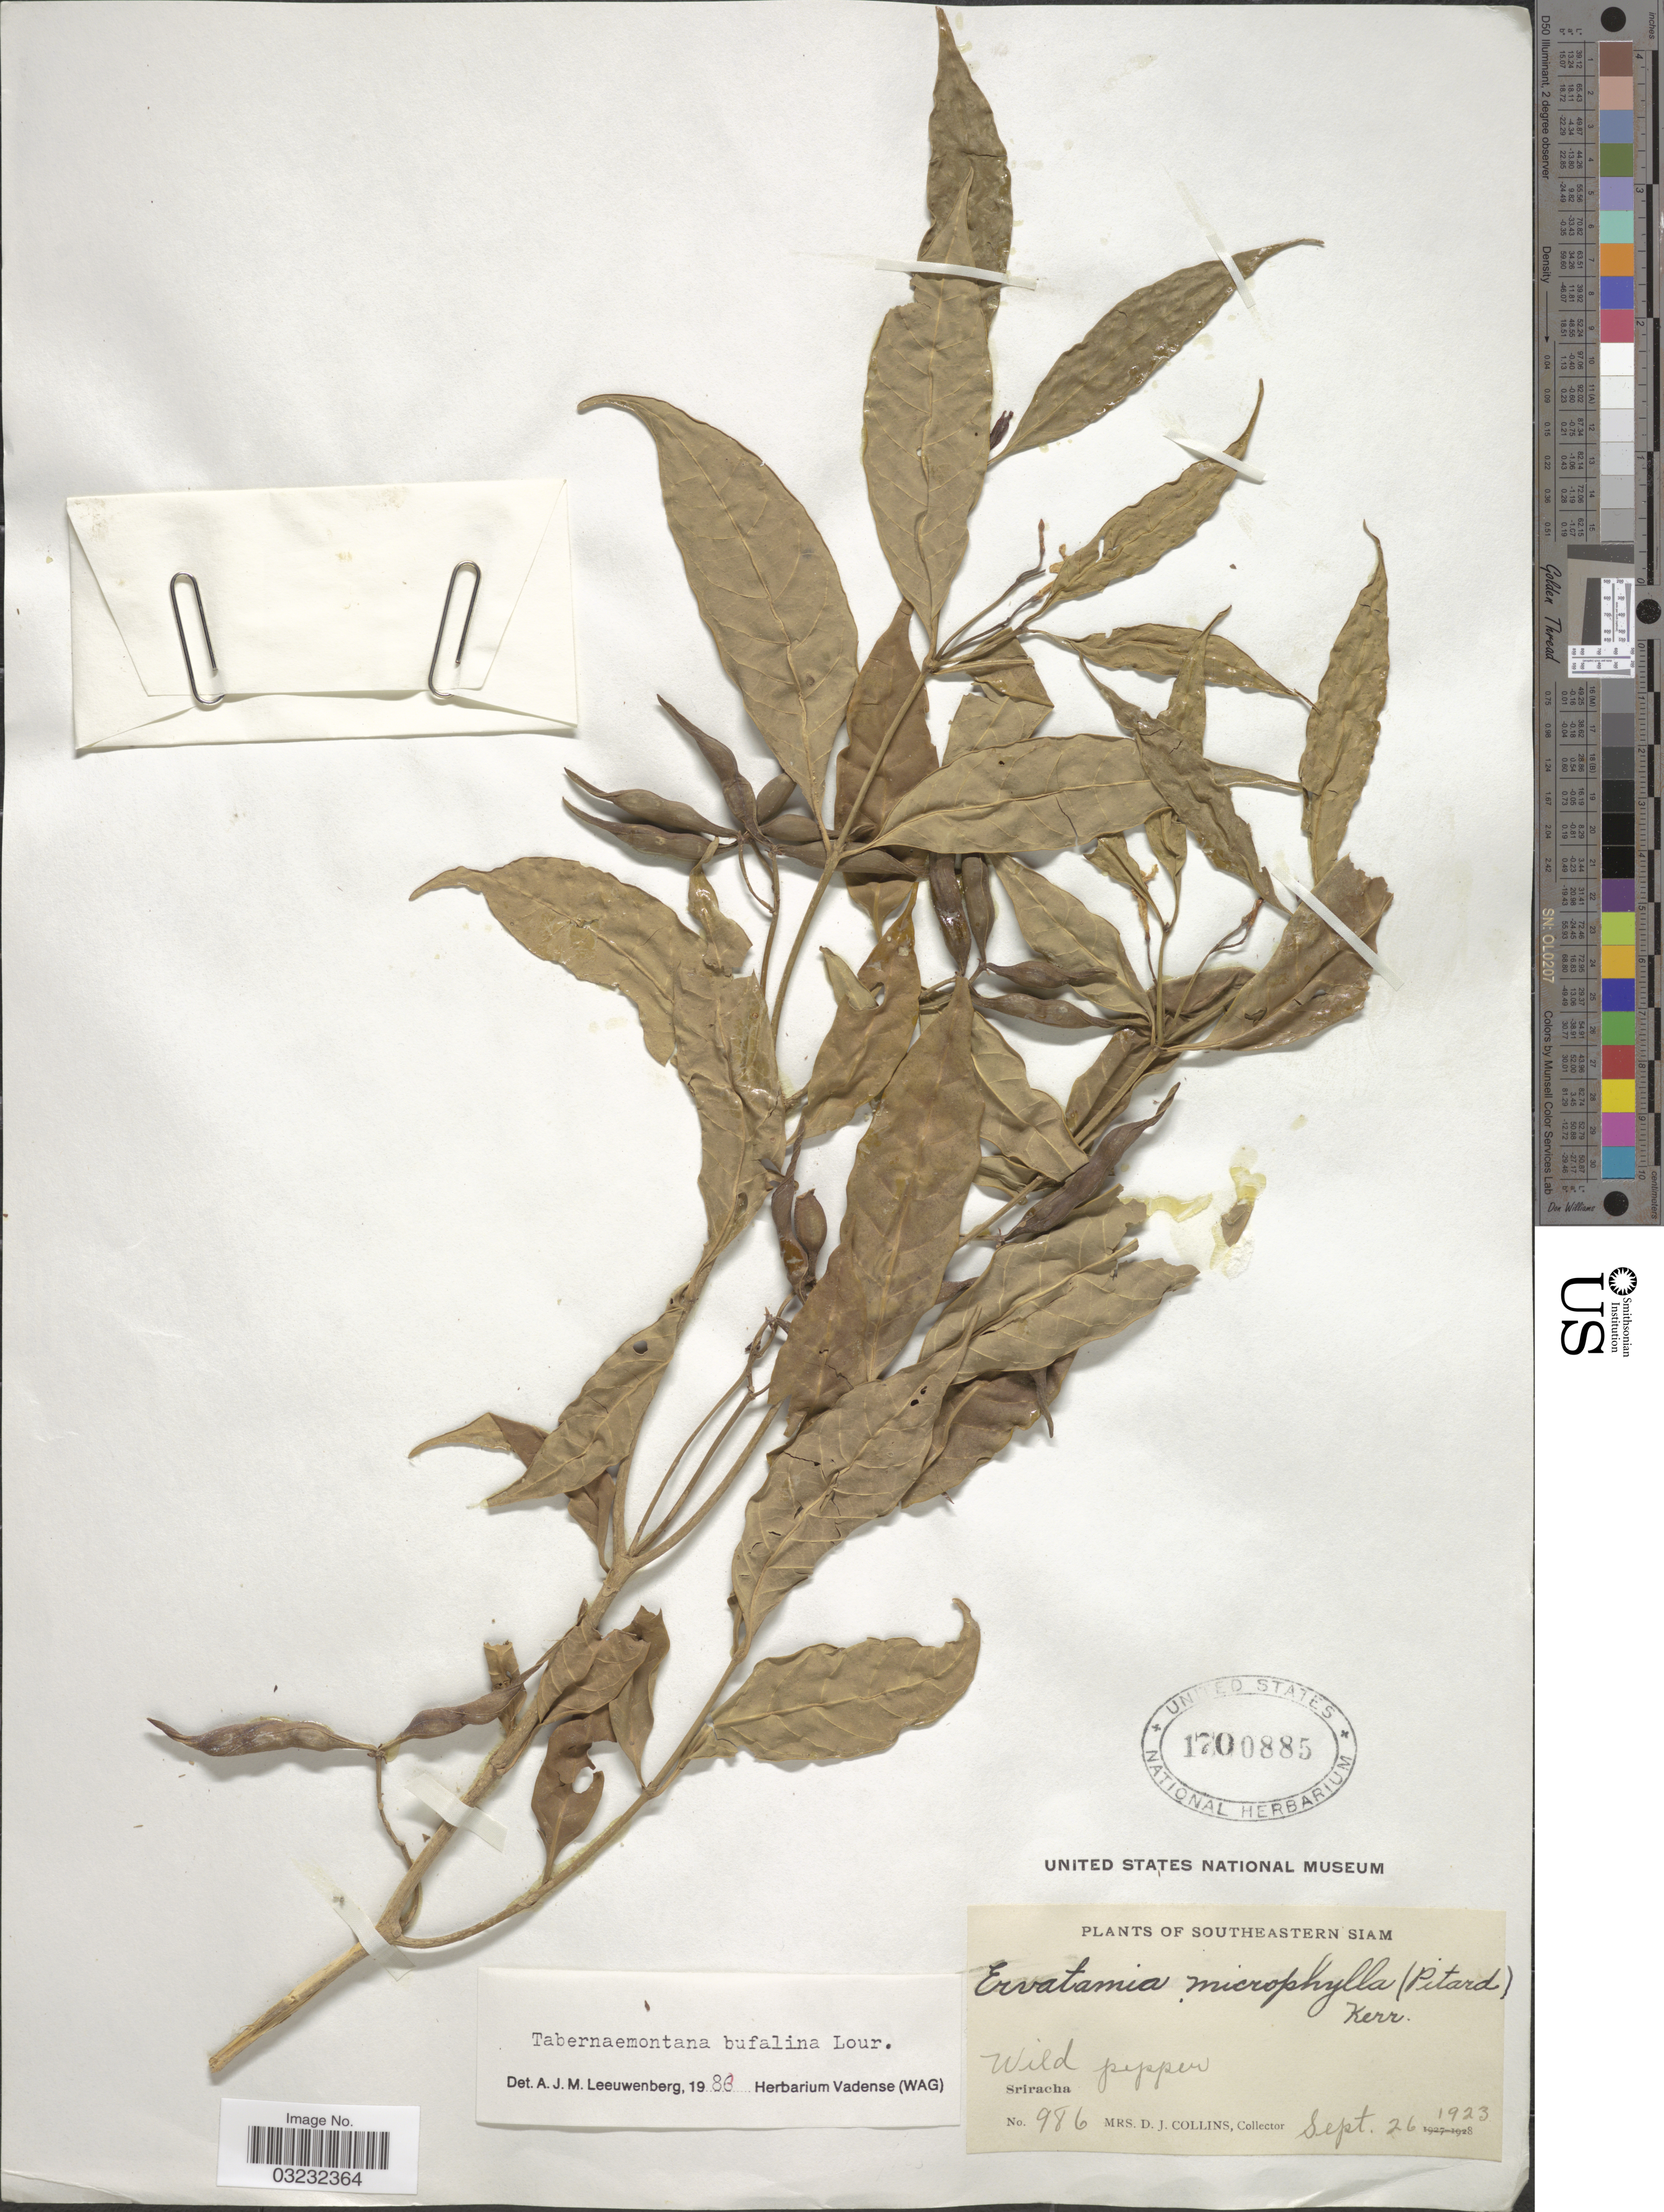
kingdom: Plantae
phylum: Tracheophyta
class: Magnoliopsida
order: Gentianales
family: Apocynaceae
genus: Tabernaemontana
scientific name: Tabernaemontana bufalina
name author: Lour.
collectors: Mrs. D. J. Collins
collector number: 986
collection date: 1923-09-26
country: Thailand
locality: Wild pepper, Southeastern Siam, Sriracha.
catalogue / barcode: US 1700885